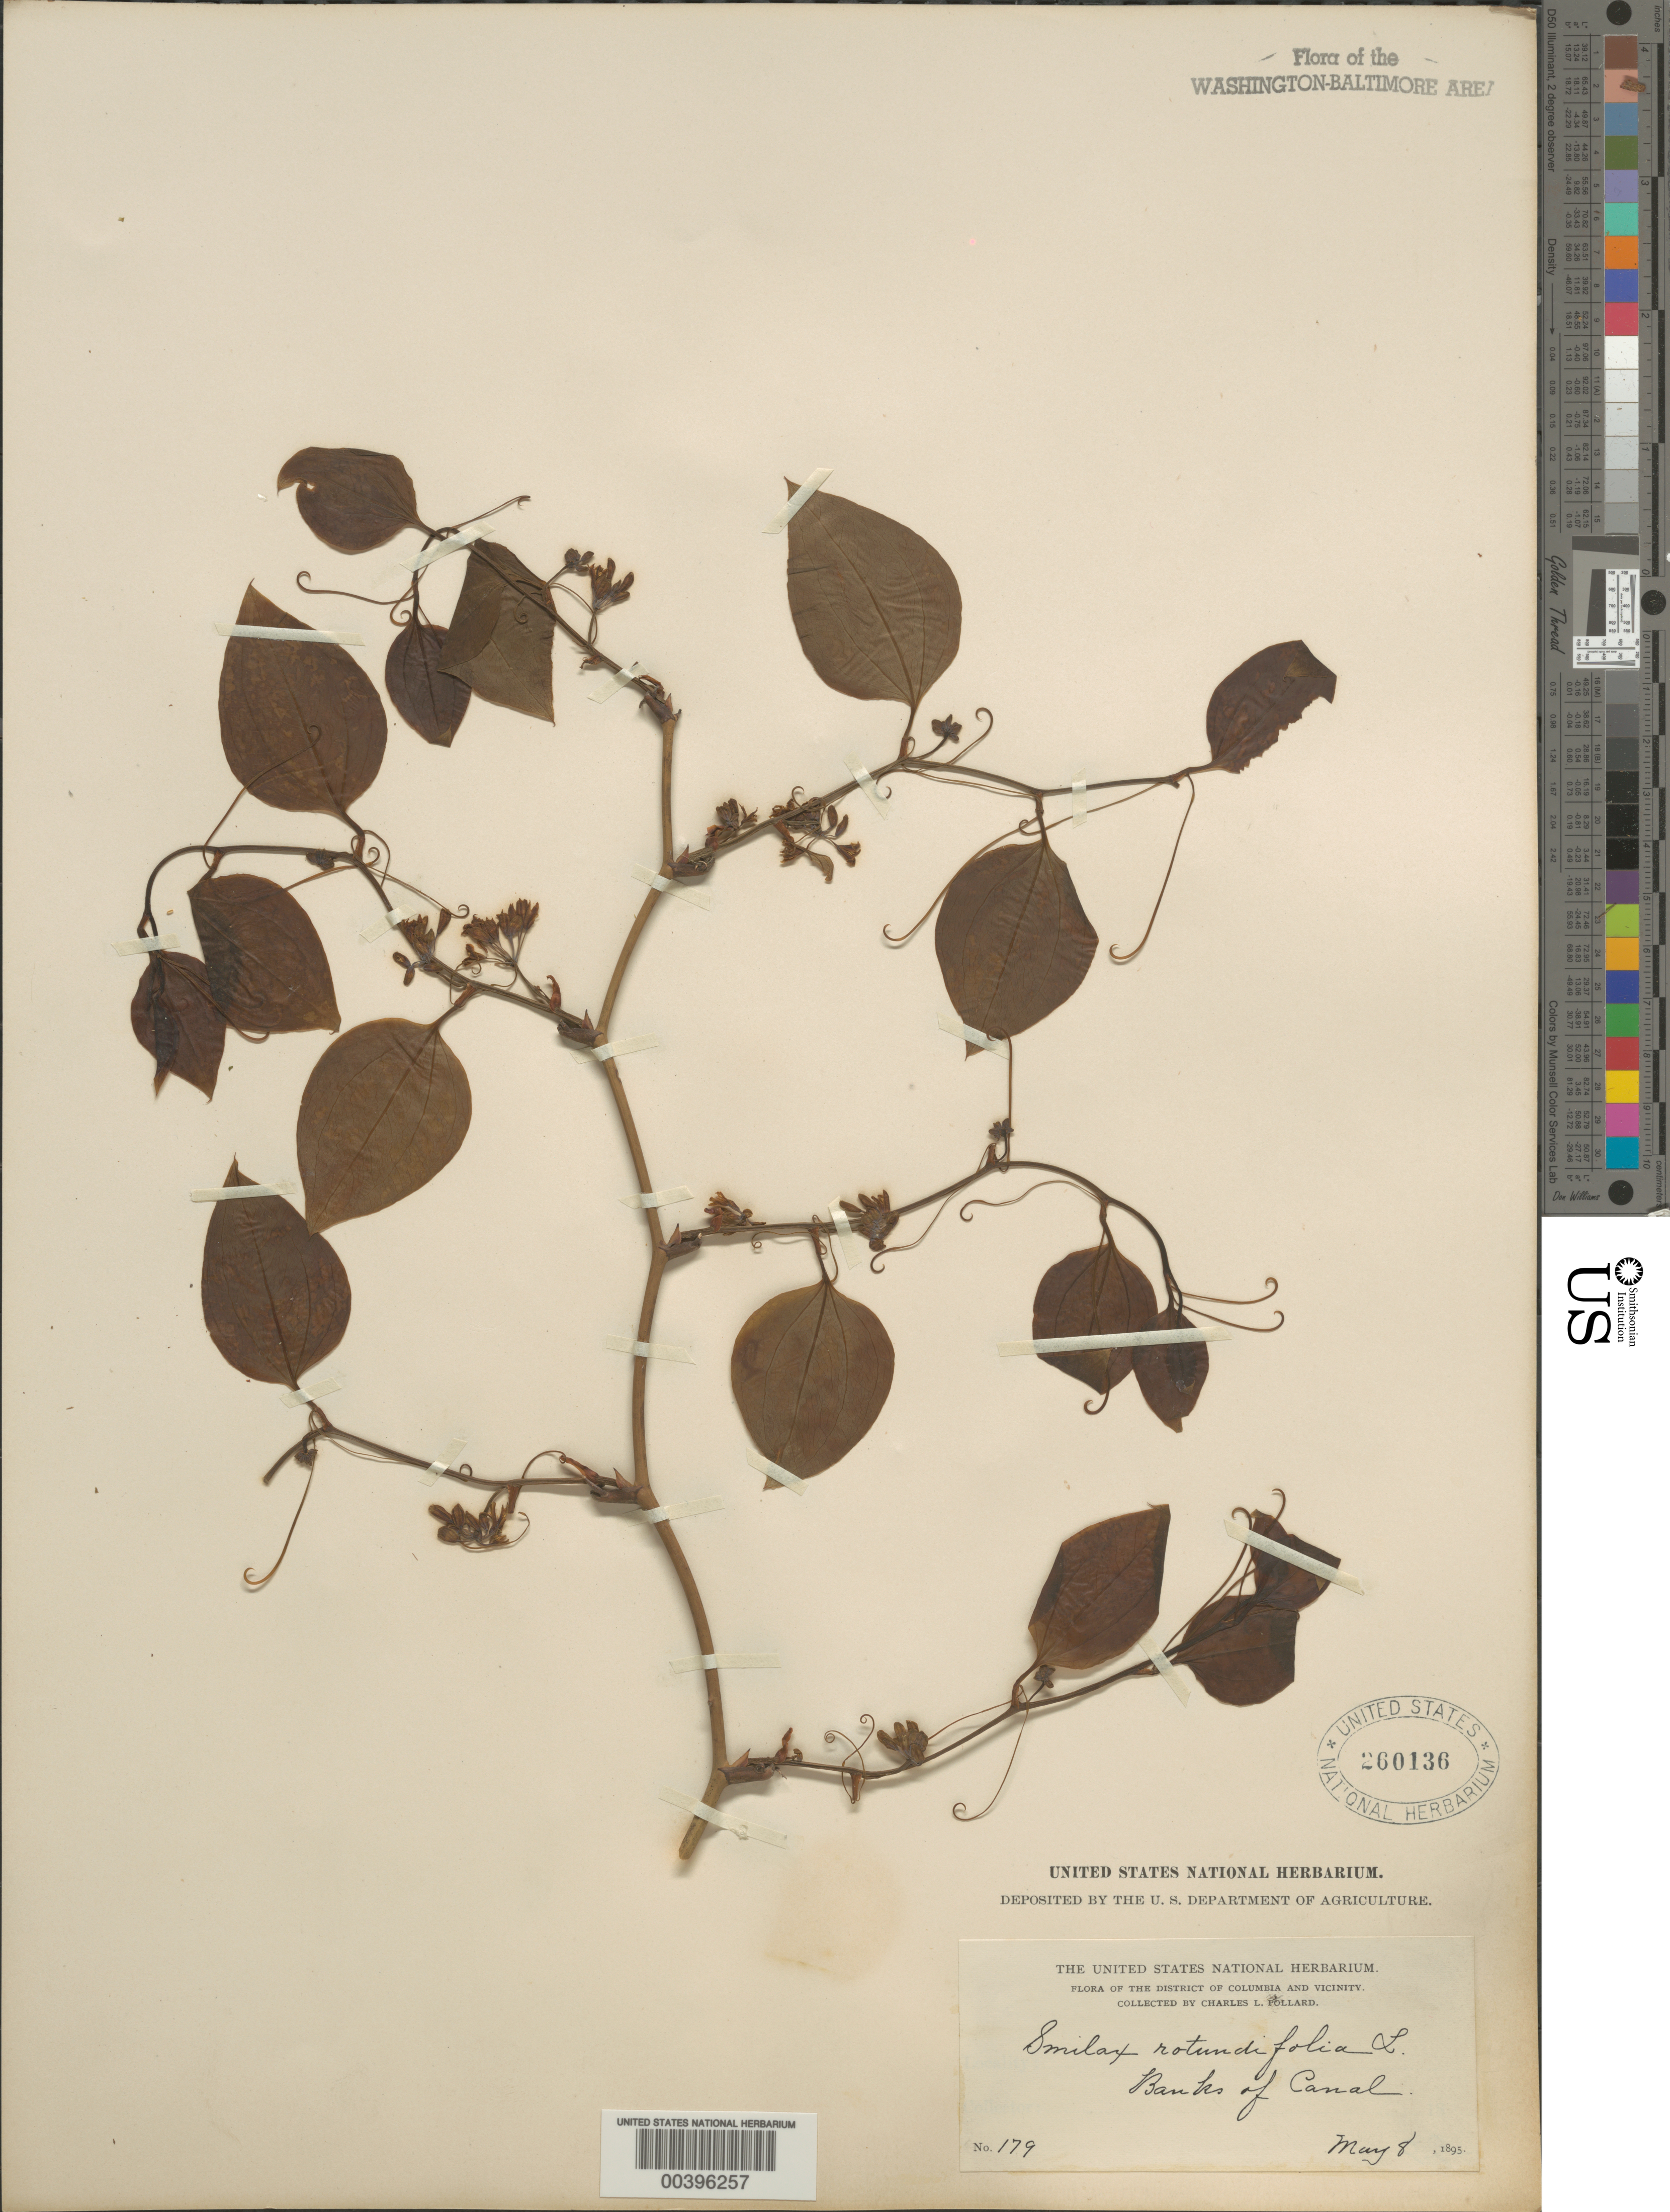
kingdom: Plantae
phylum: Tracheophyta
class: Liliopsida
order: Liliales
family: Smilacaceae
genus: Smilax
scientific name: Smilax rotundifolia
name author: L.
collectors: C. L. Pollard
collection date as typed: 08 May 1895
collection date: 1895-05-08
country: United States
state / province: Maryland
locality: Canal banks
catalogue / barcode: US 260136